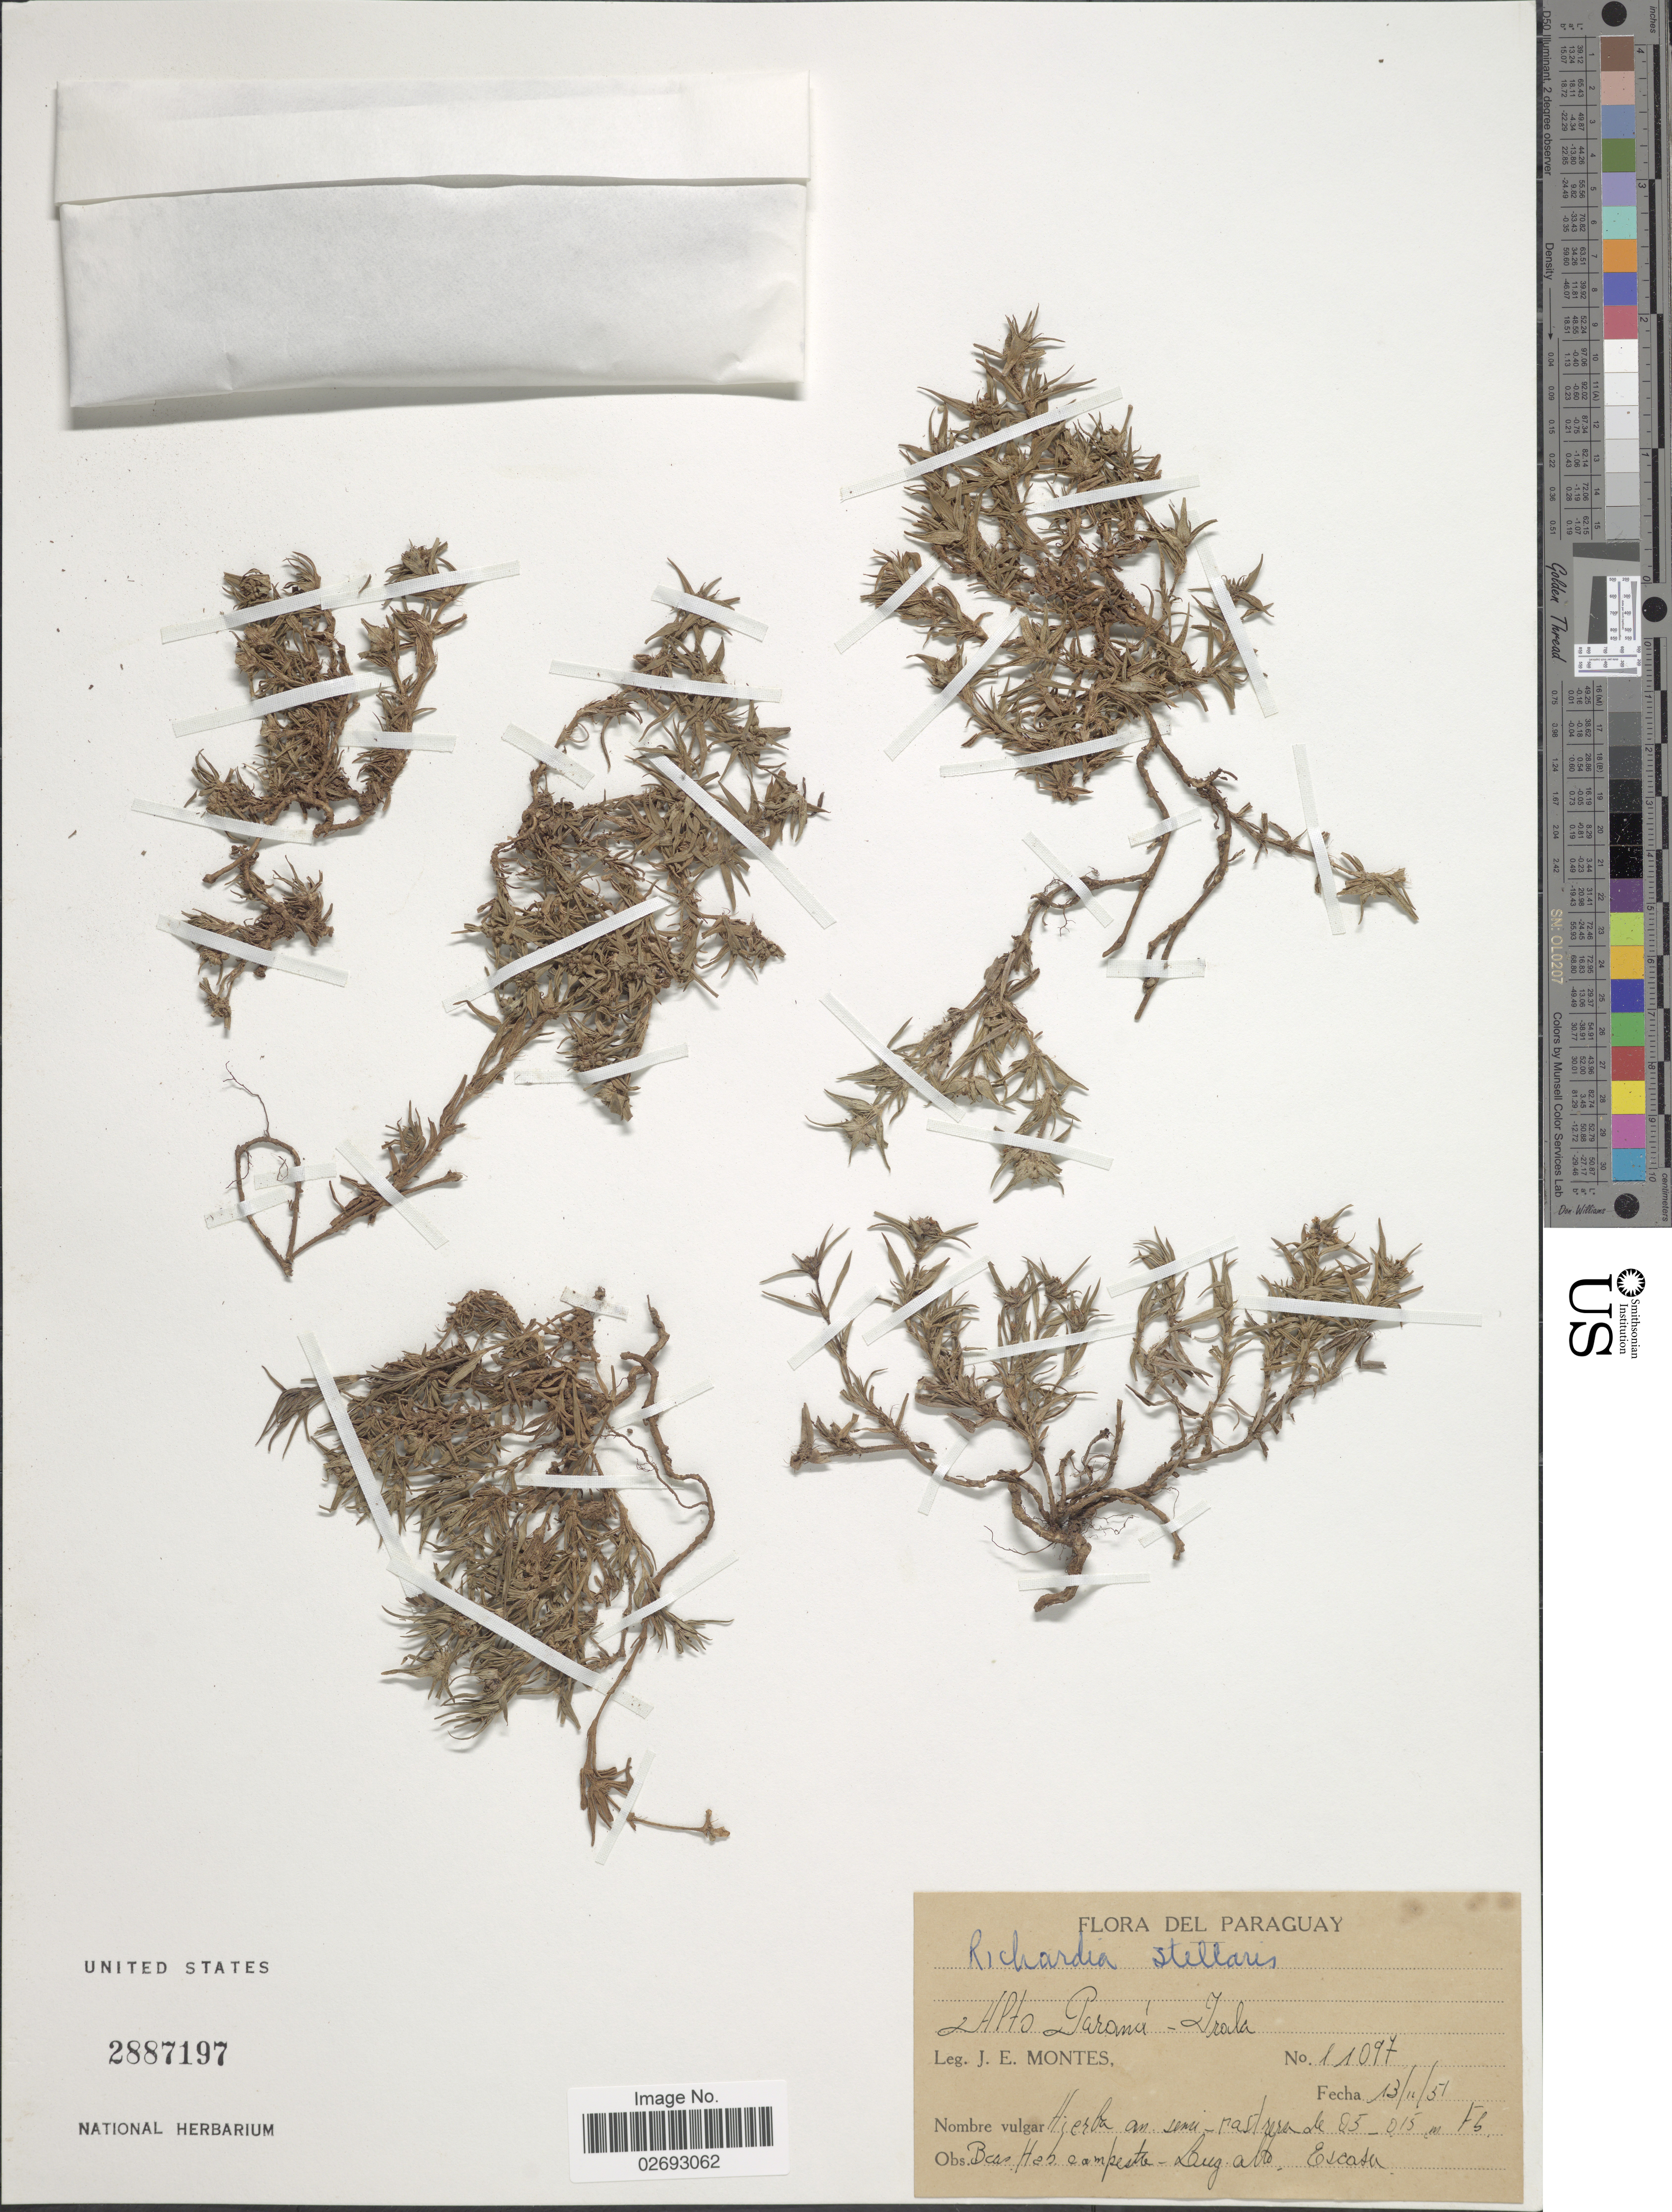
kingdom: Plantae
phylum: Tracheophyta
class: Magnoliopsida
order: Gentianales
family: Rubiaceae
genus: Richardia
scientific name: Richardia stellaris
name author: (Cham. & Schltdl.) Steud.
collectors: J. E. Montes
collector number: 11097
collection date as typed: Transcribed d/m/y: 13/11/51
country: Paraguay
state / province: Alto Parana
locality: Irala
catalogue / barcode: US 2887197